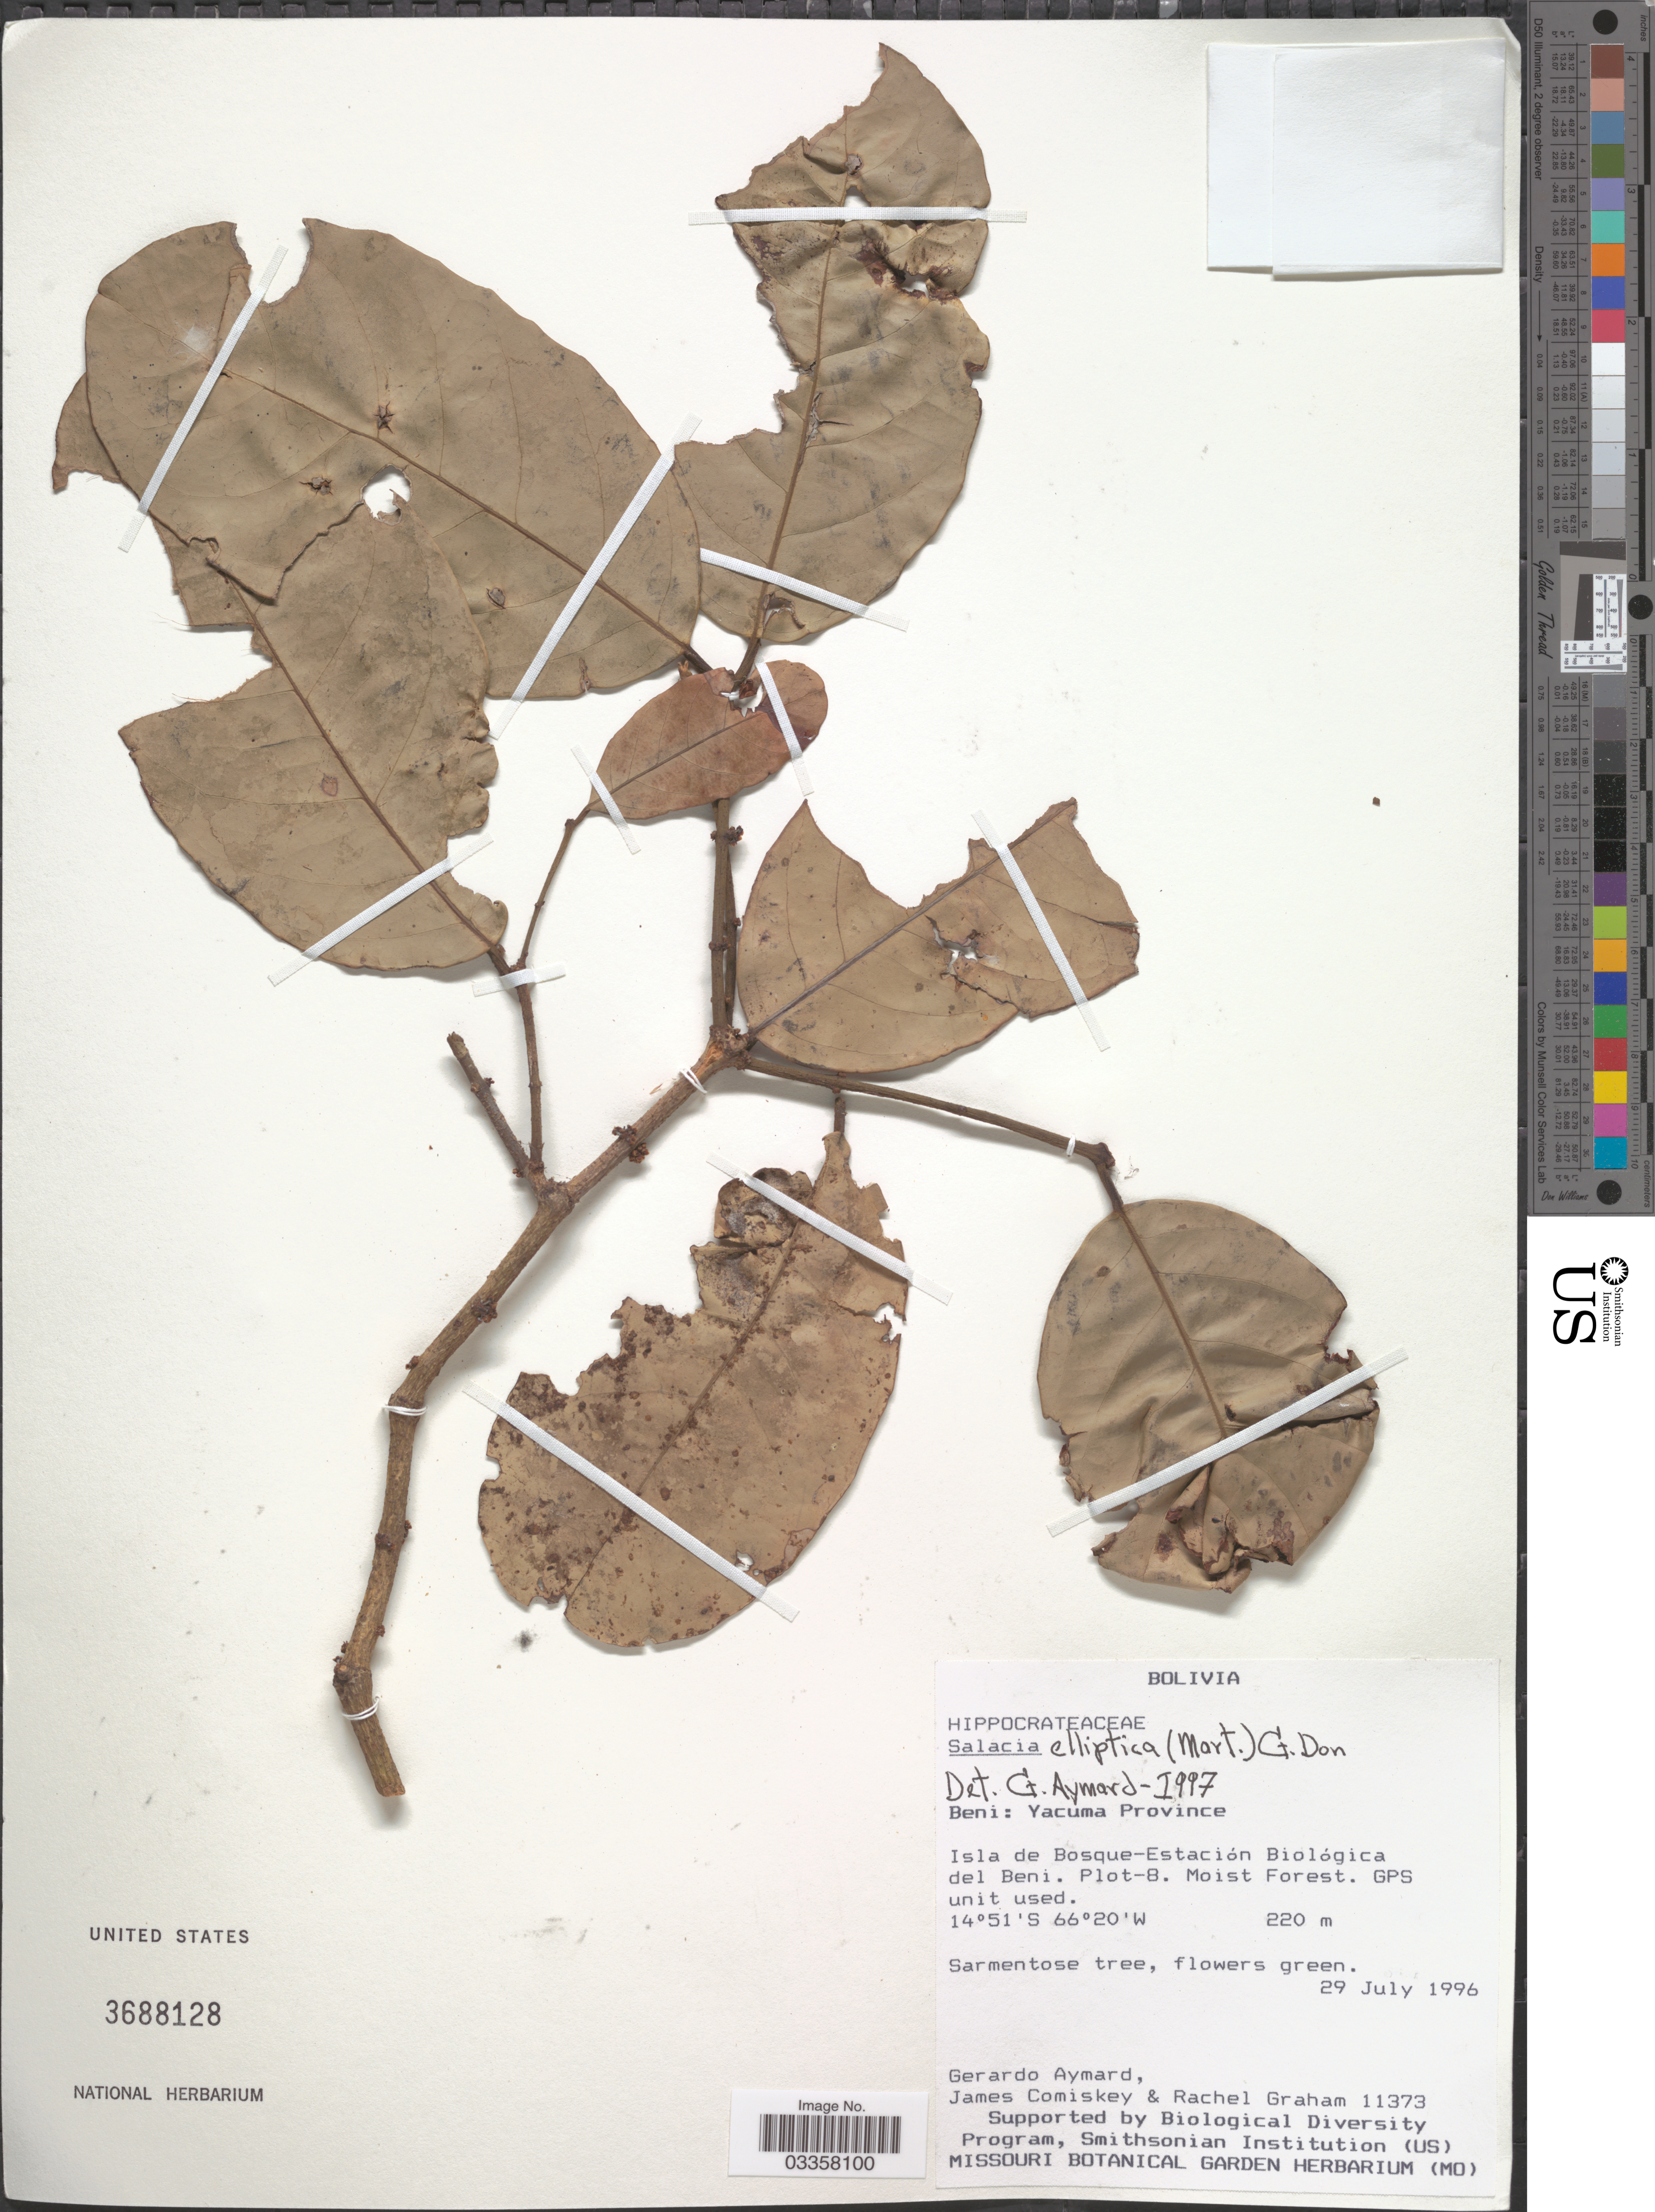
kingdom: Plantae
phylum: Tracheophyta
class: Magnoliopsida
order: Celastrales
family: Celastraceae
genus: Salacia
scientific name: Salacia elliptica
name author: (Mart. ex Schult.) G. Don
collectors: G. A. Aymard, J. A. Comiskey & R. Graham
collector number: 11373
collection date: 1996-07-29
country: Bolivia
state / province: Beni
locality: Yacuma Province, Isla de Bosque-Estación Biológica del Beni. Plot-8.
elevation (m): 220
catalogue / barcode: US 3688128